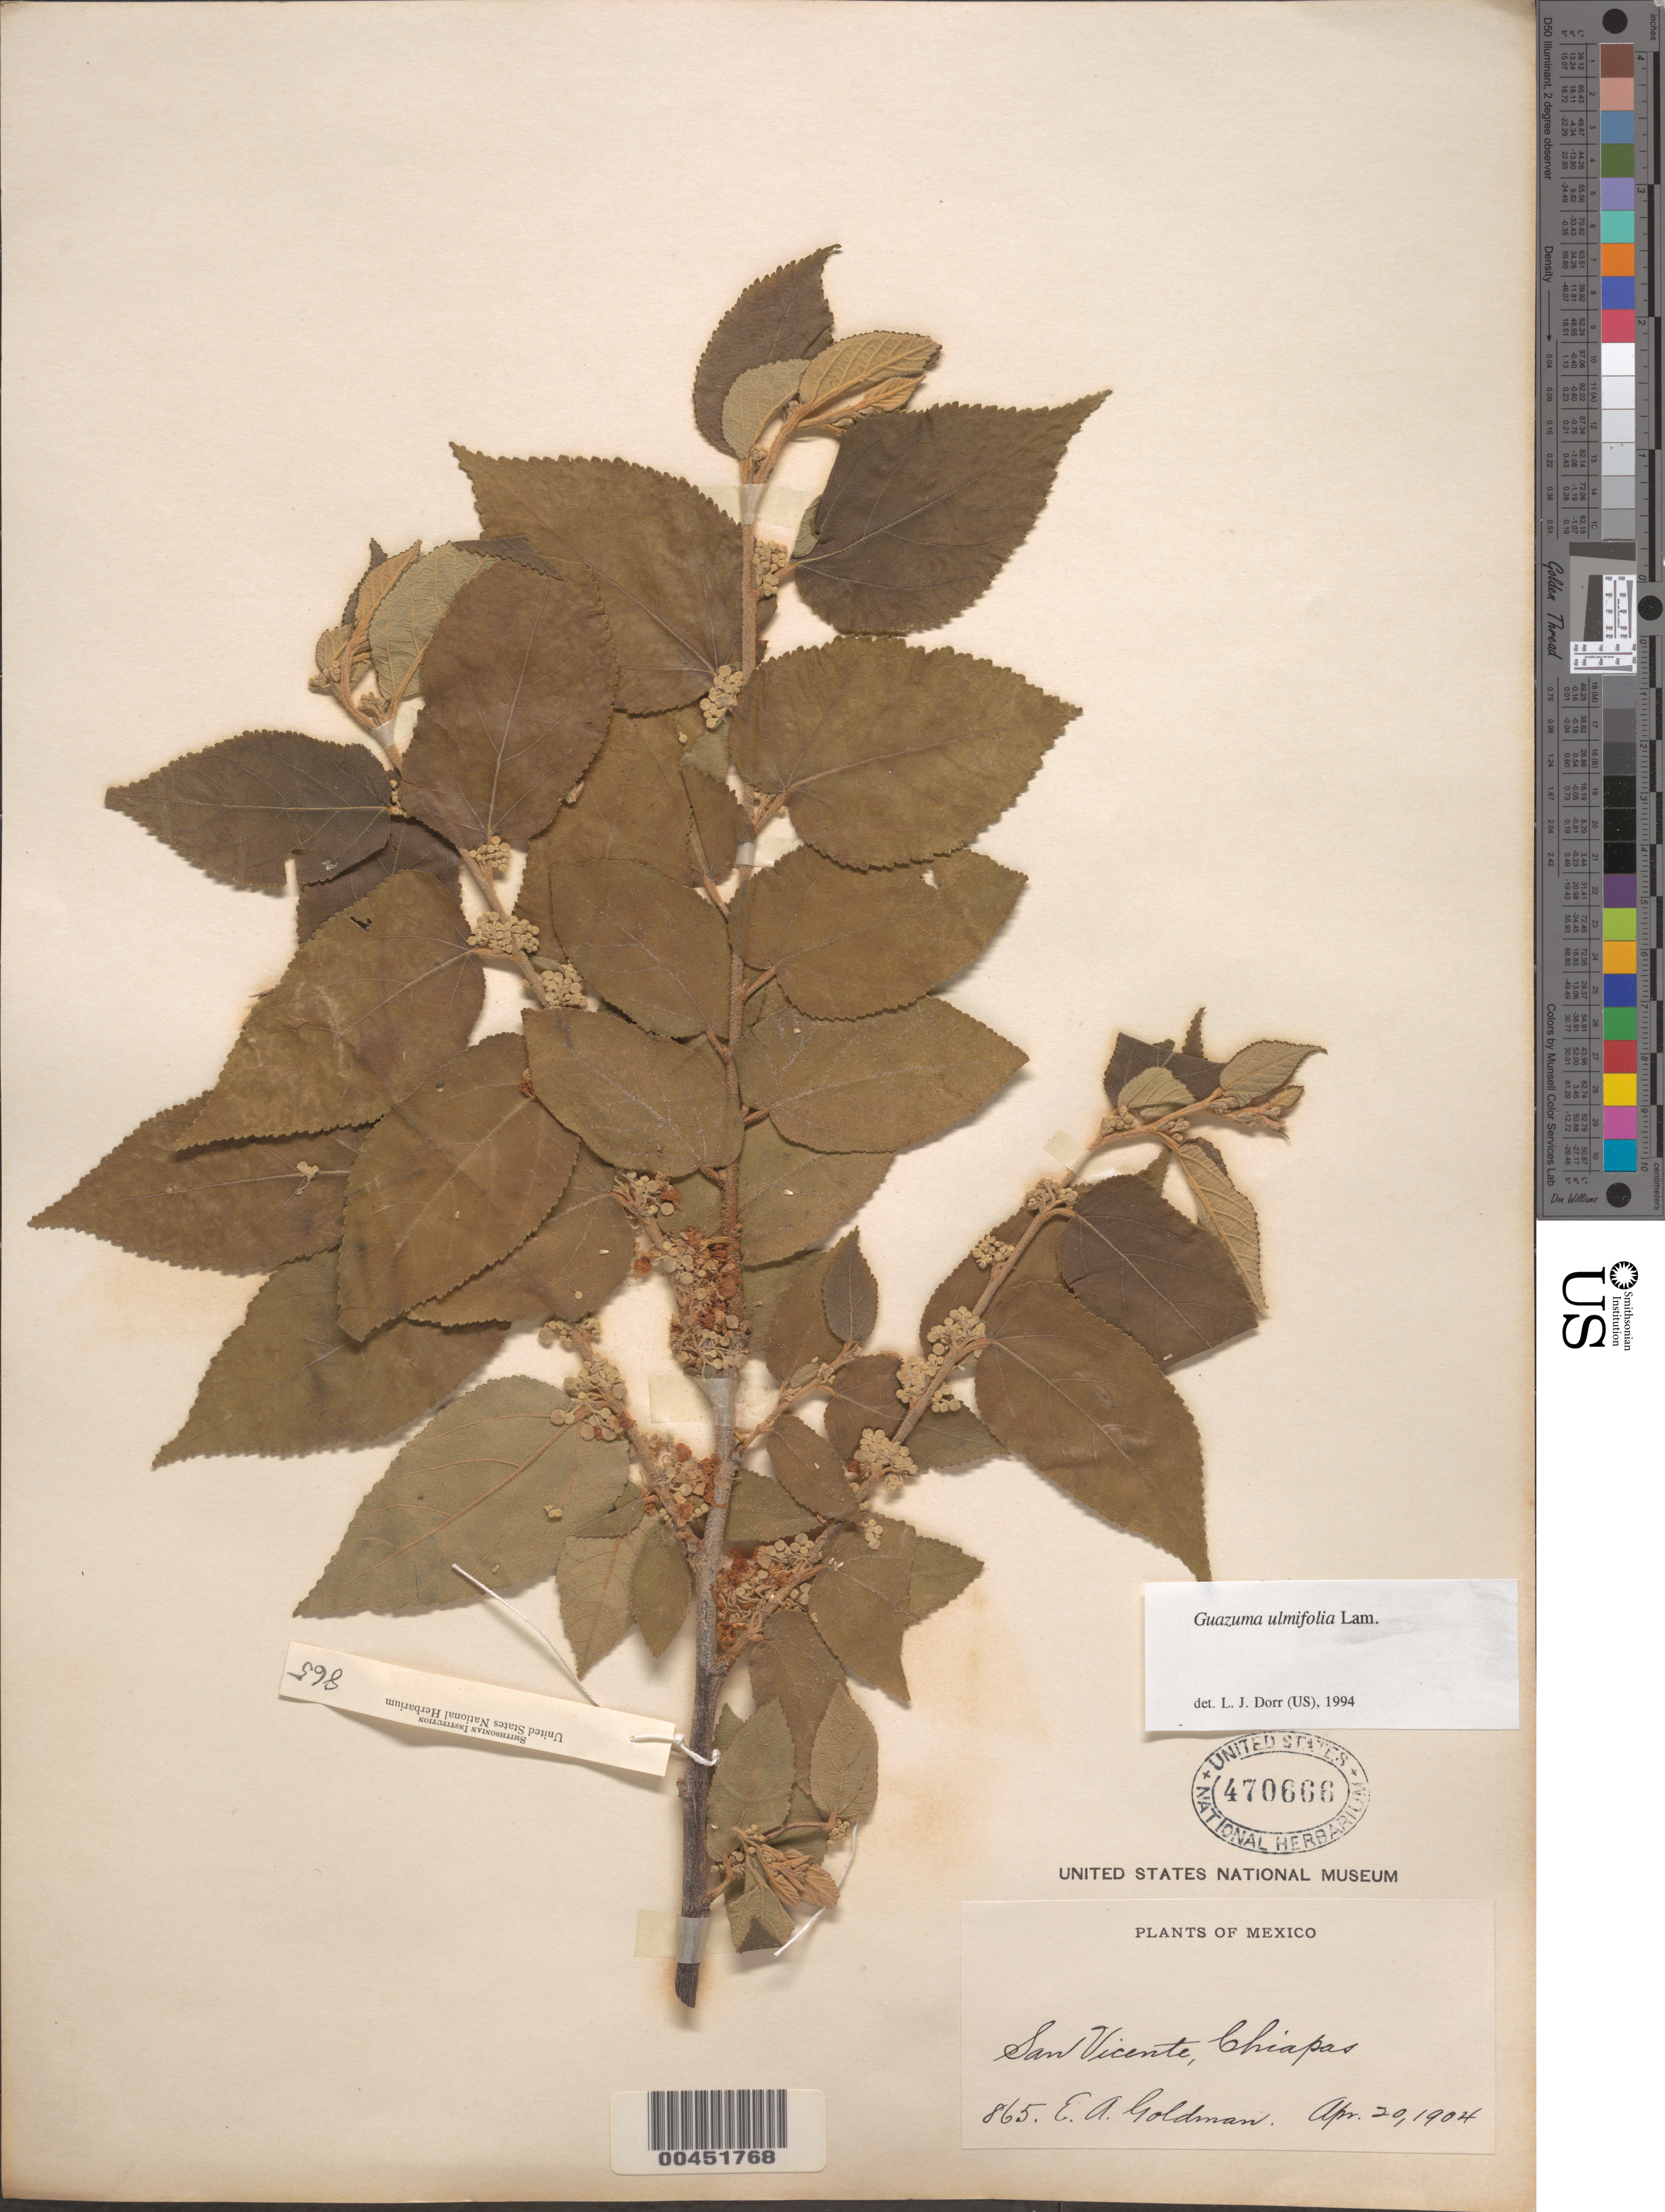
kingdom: Plantae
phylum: Tracheophyta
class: Magnoliopsida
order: Malvales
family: Malvaceae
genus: Guazuma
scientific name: Guazuma ulmifolia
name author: Lam.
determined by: Dorr, L. J., (BOT), Smithsonian Institution - National Museum of Natural History (UNITED STATES)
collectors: E. A. Goldman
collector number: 865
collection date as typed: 20 Apr 1904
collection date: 1904-04-20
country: Mexico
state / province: Chiapas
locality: San Vicente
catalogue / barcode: US 470666